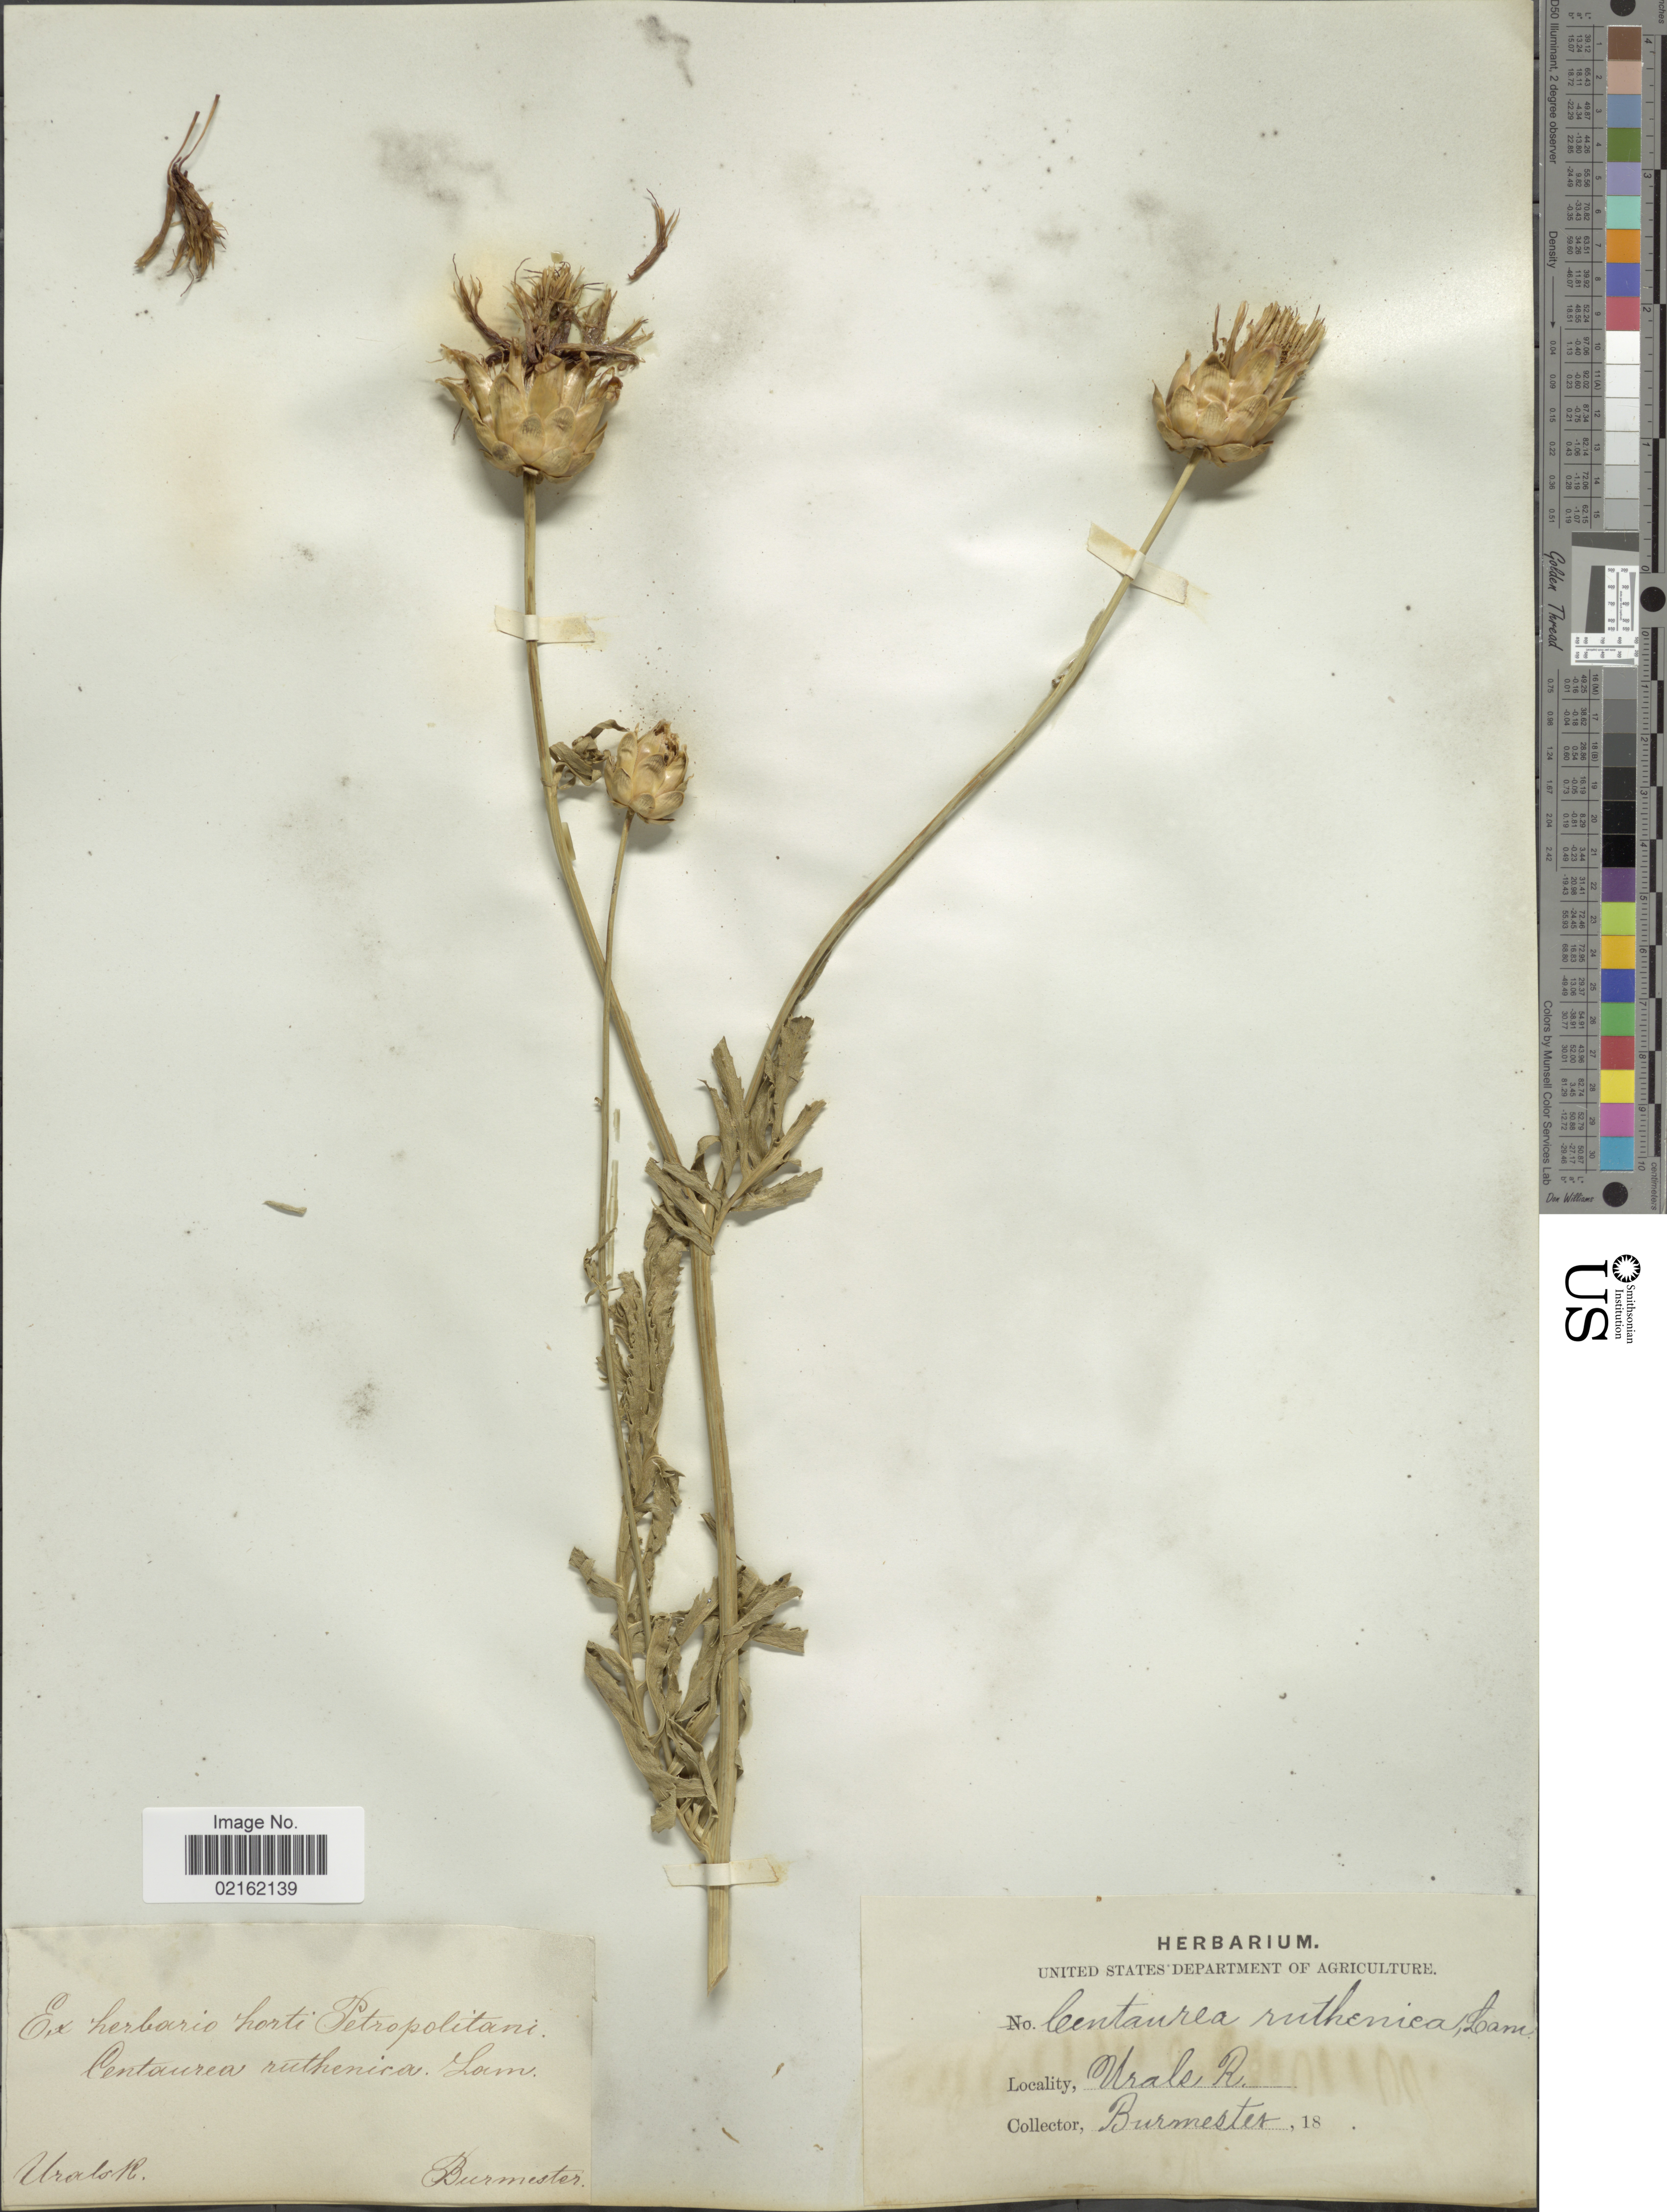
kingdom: Plantae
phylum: Tracheophyta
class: Magnoliopsida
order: Asterales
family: Asteraceae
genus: Rhaponticoides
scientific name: Rhaponticoides ruthenica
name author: (Lam.) M.V.Agab. & Greuter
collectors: Burmester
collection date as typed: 18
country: Russian Federation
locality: Urals R.